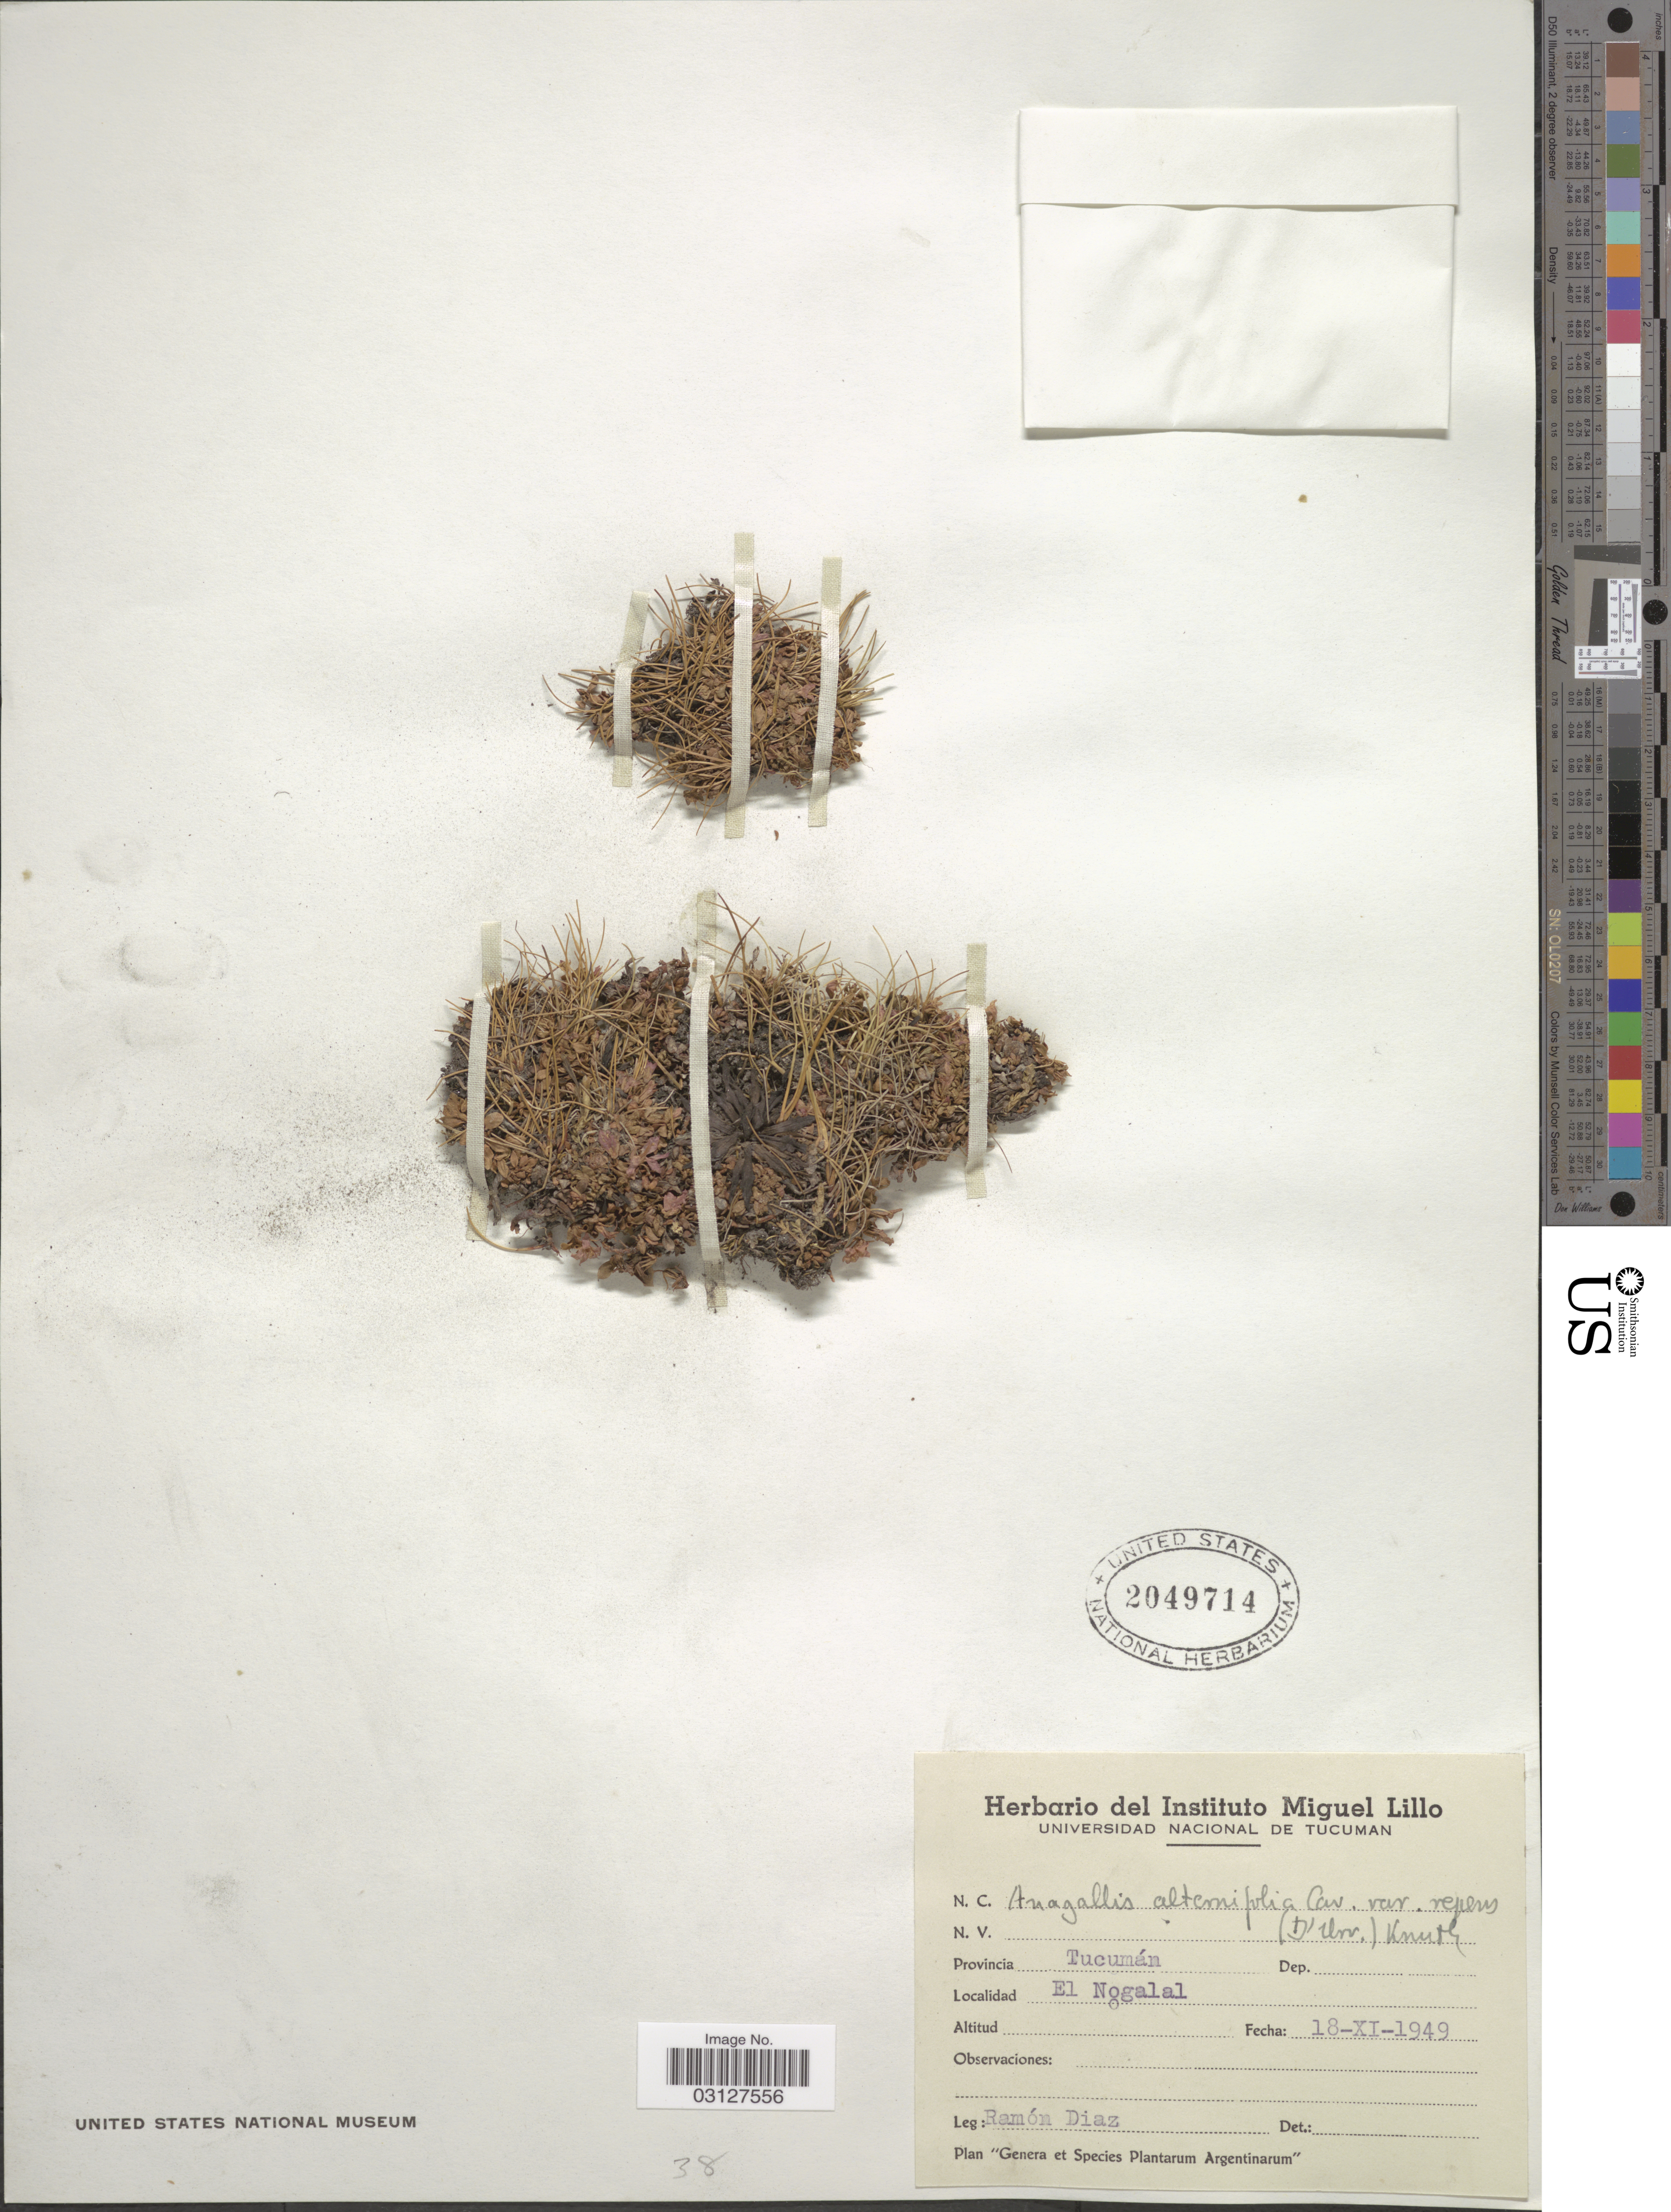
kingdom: Plantae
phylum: Tracheophyta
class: Magnoliopsida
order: Ericales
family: Primulaceae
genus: Anagallis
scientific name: Anagallis alternifolia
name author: Cav.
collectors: R. Diaz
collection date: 1949-11-18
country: Argentina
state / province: Tucuman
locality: Provincia Tucumán. El Nogalal.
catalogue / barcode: US 2049714